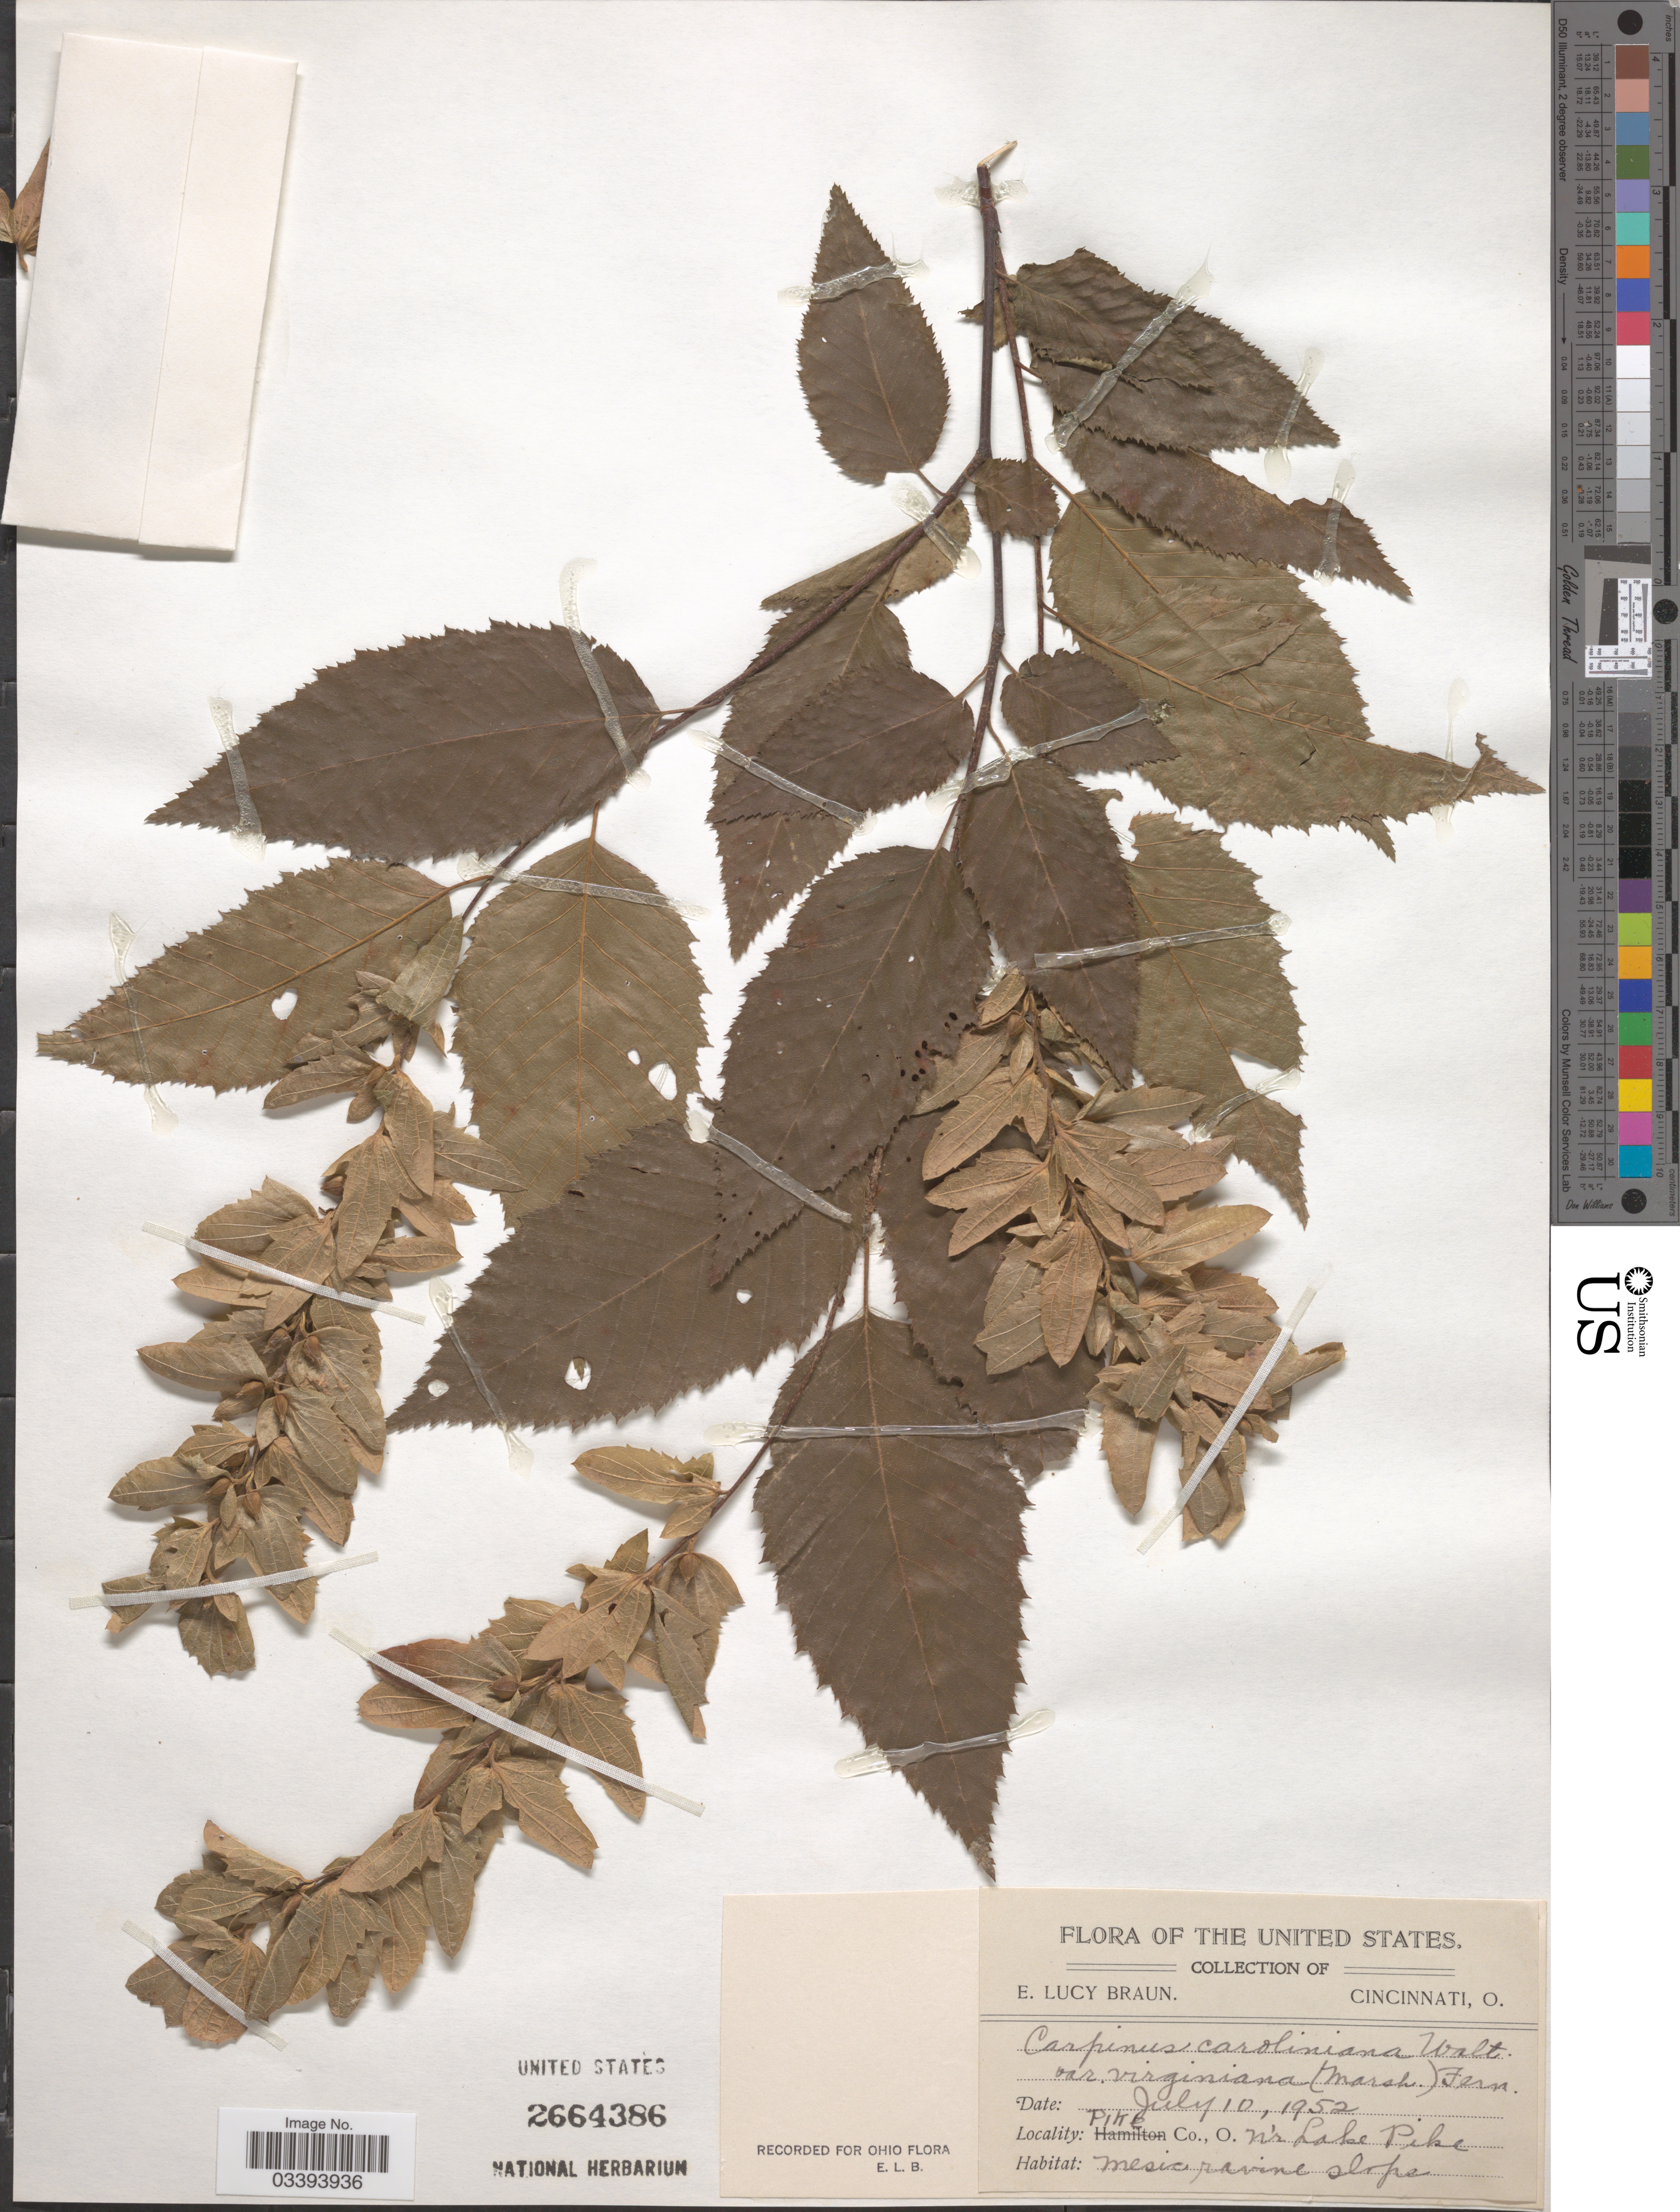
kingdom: Plantae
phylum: Tracheophyta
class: Magnoliopsida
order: Fagales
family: Betulaceae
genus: Carpinus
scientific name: Carpinus caroliniana subsp. virginiana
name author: (Marshall) Furlow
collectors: E. L. Braun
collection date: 1952-07-10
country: United States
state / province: Ohio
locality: Pike Co. N'r Lake Pike.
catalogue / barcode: US 2664386